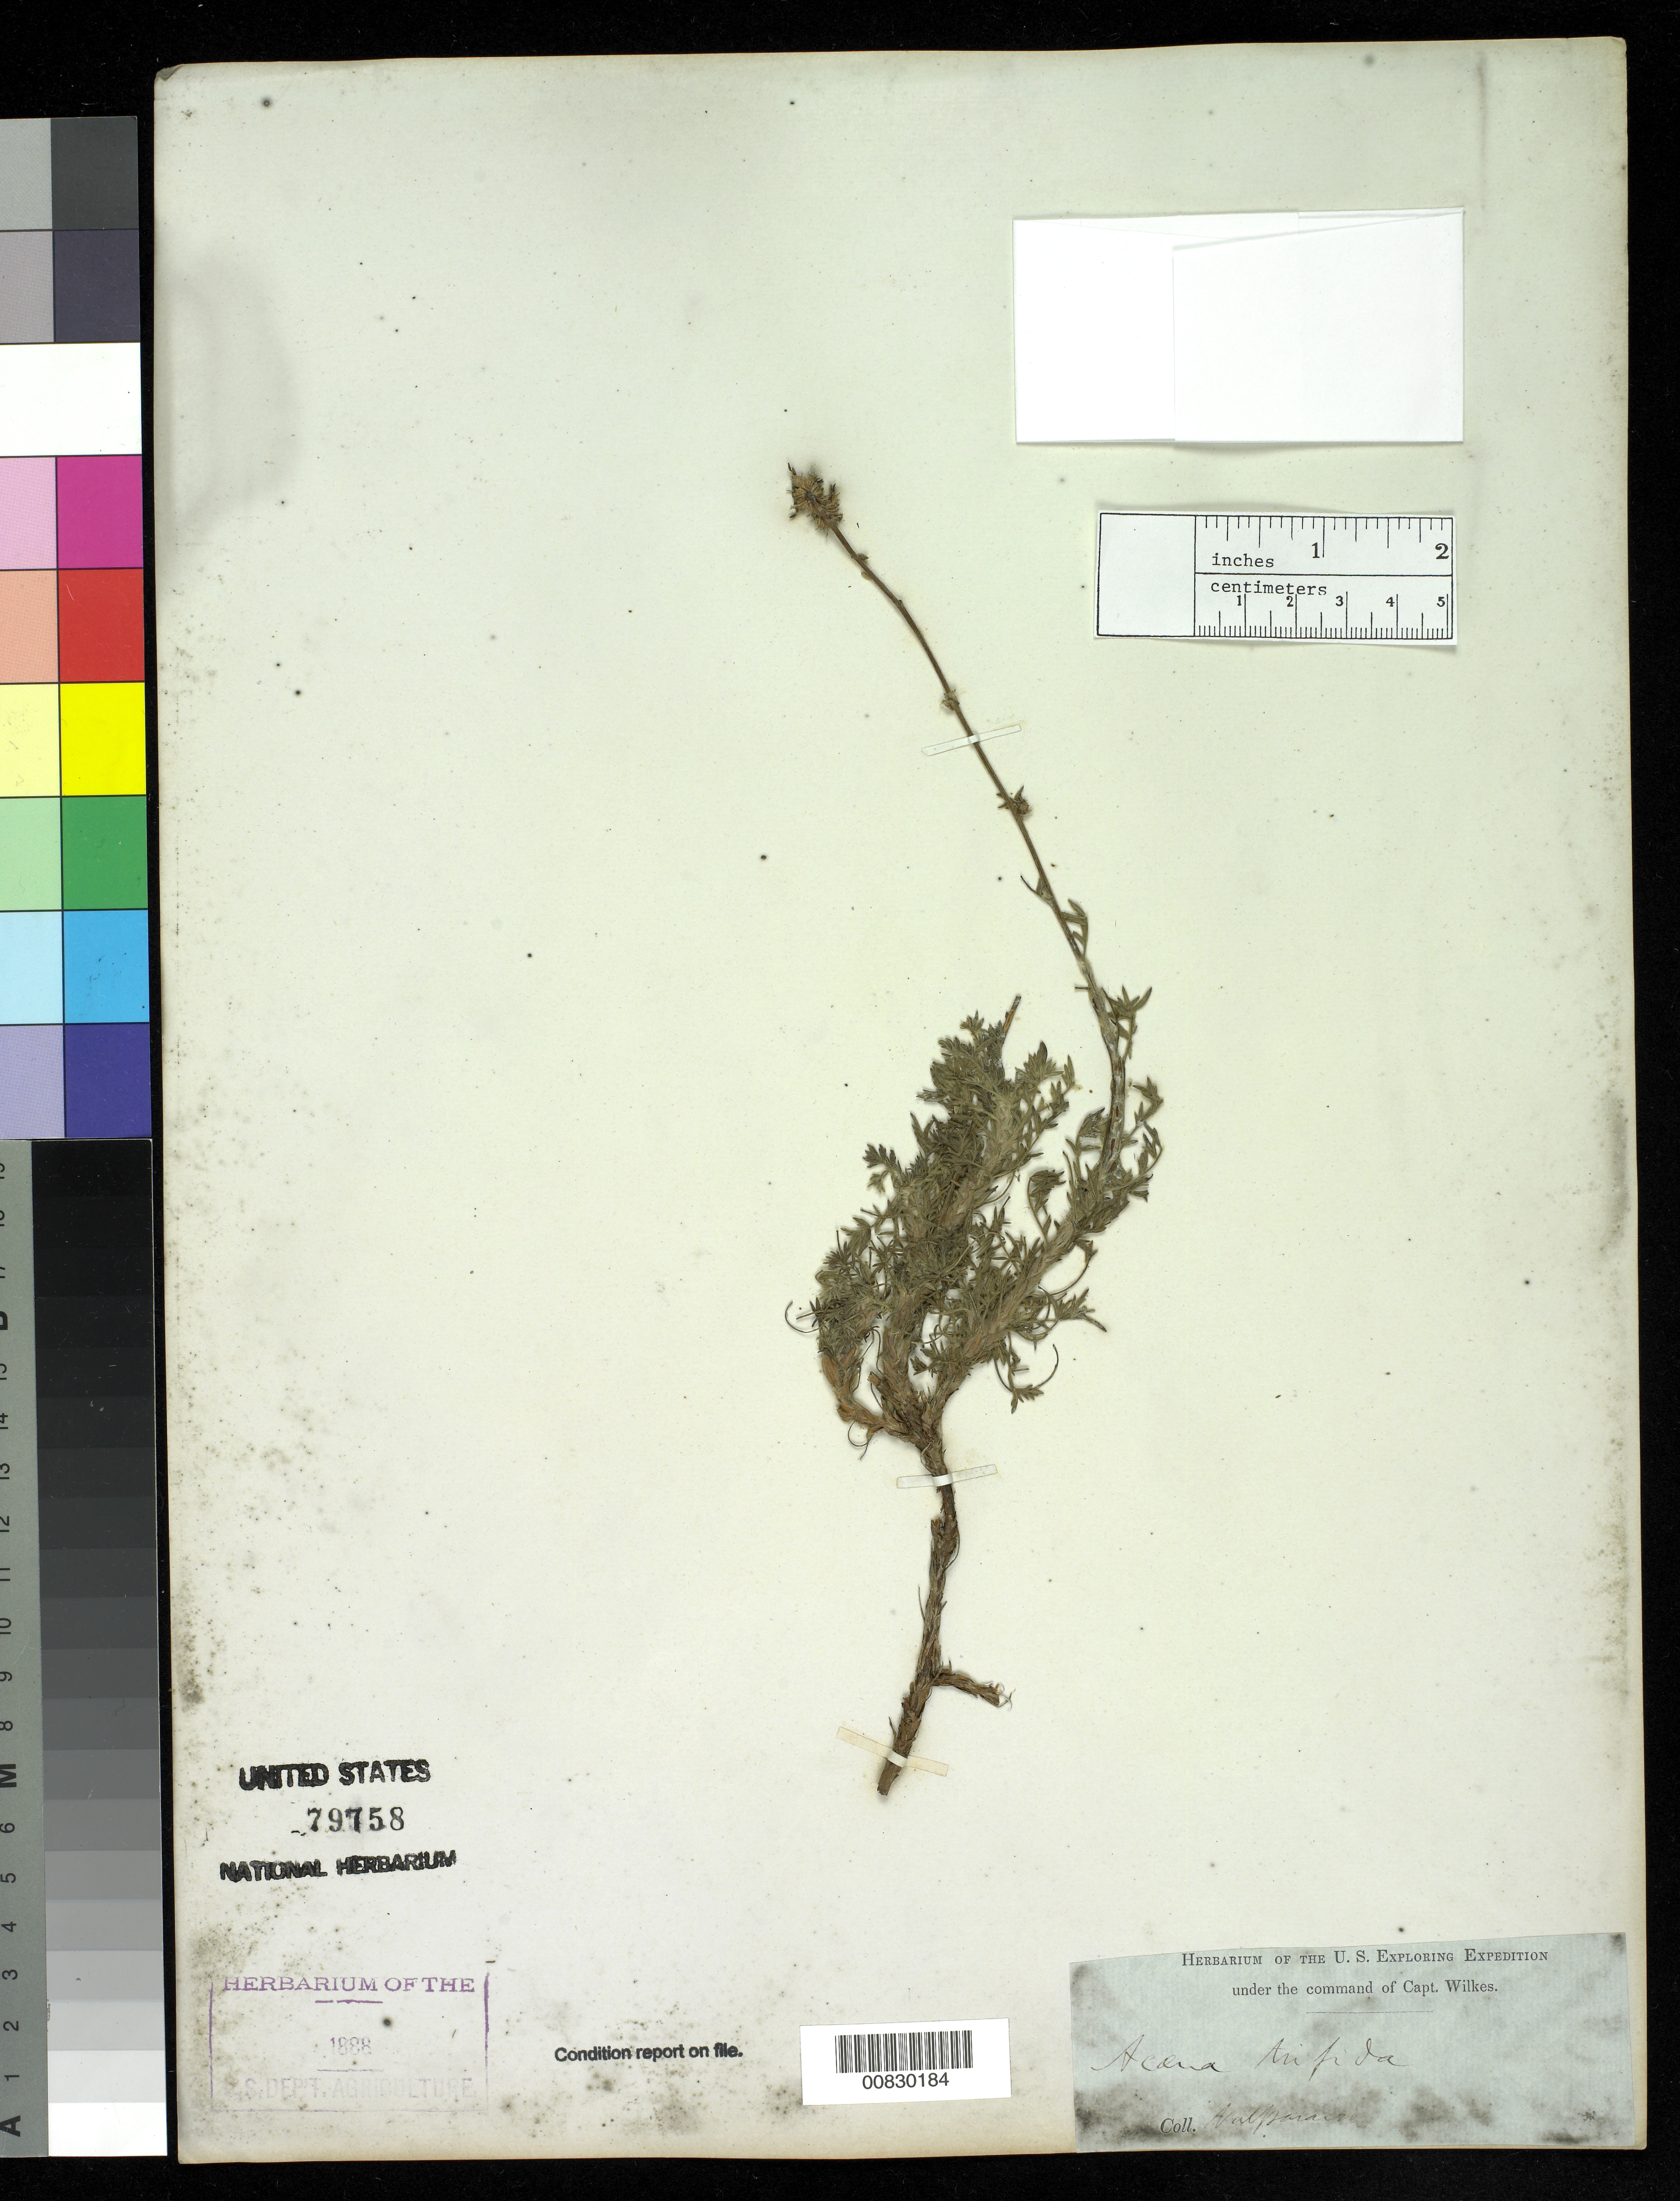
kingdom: Plantae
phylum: Tracheophyta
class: Magnoliopsida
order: Rosales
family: Rosaceae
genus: Acaena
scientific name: Acaena trifida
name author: Ruiz & Pav.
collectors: Wilkes Explor. Exped.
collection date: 1838/1842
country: Chile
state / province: Valparaíso (V)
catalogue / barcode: US 79758